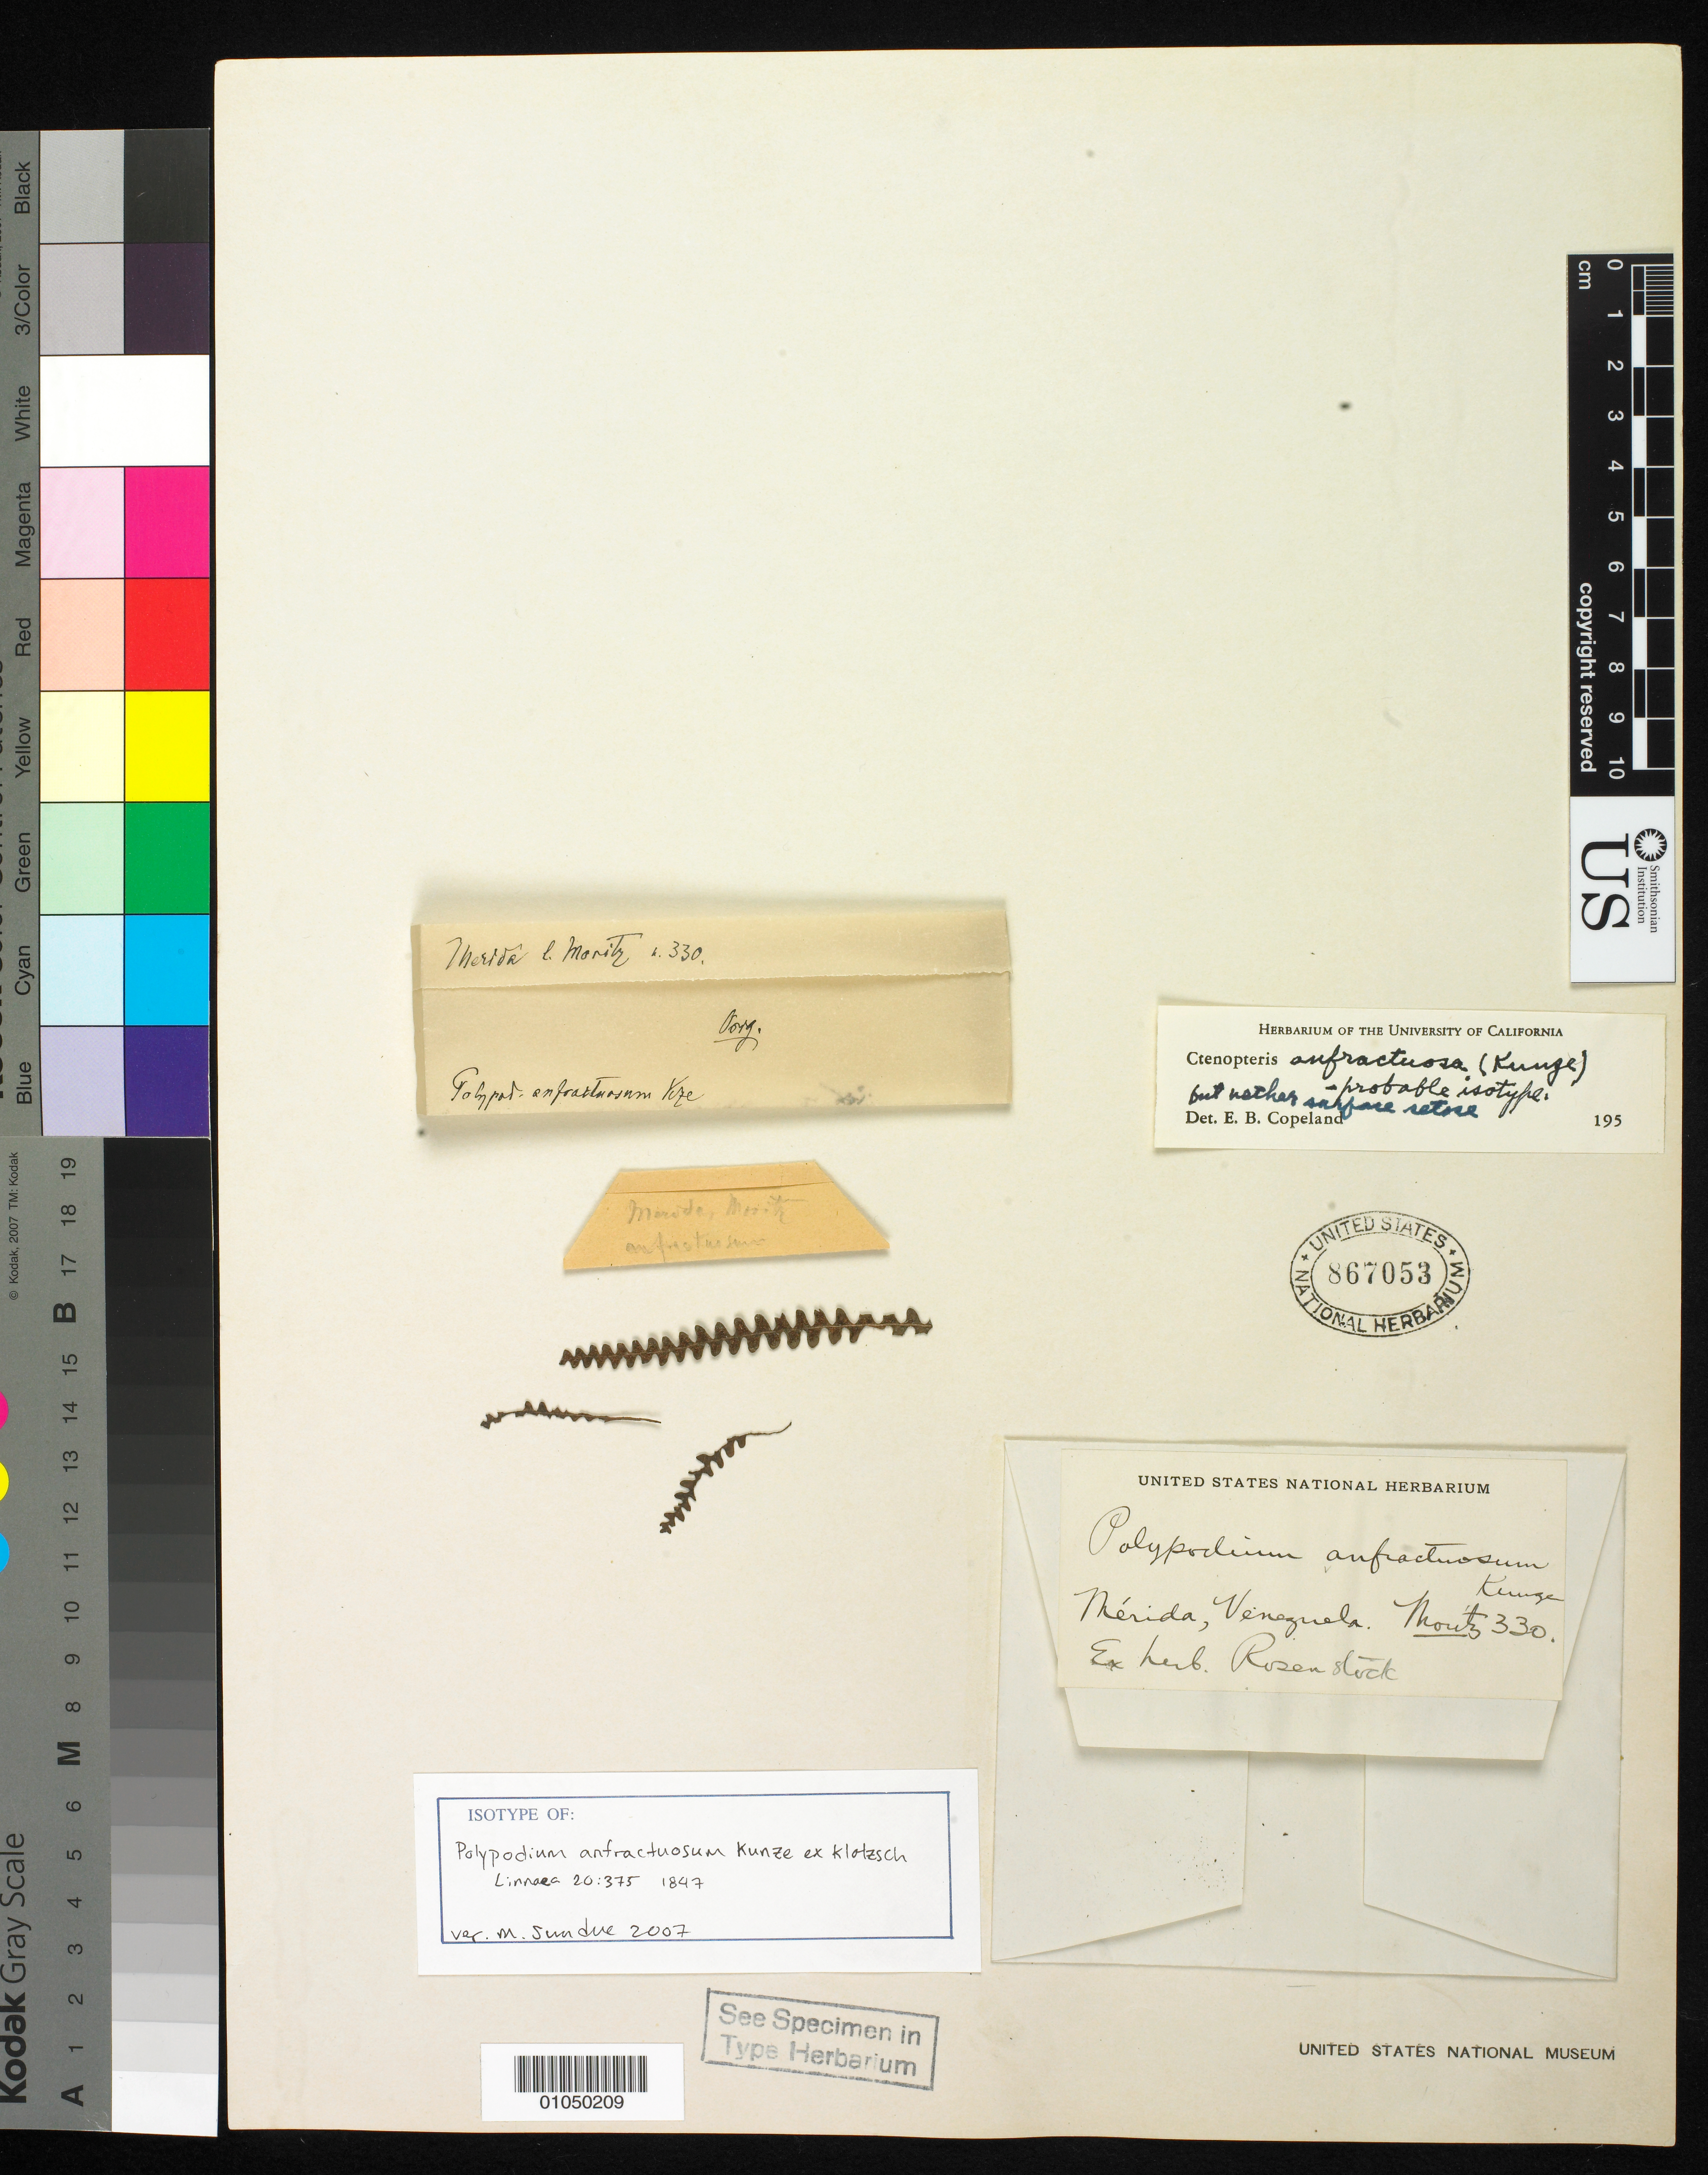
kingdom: Plantae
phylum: Tracheophyta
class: Polypodiopsida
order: Polypodiales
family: Polypodiaceae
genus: Polypodium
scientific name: Polypodium anfractuosum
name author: Kunze ex Klotzsch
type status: Isotype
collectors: A. Moritz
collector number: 330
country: Venezuela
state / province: Mérida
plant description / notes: Fragmentary material of type specimen ex herb. Rosenstock.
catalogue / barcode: US 867053